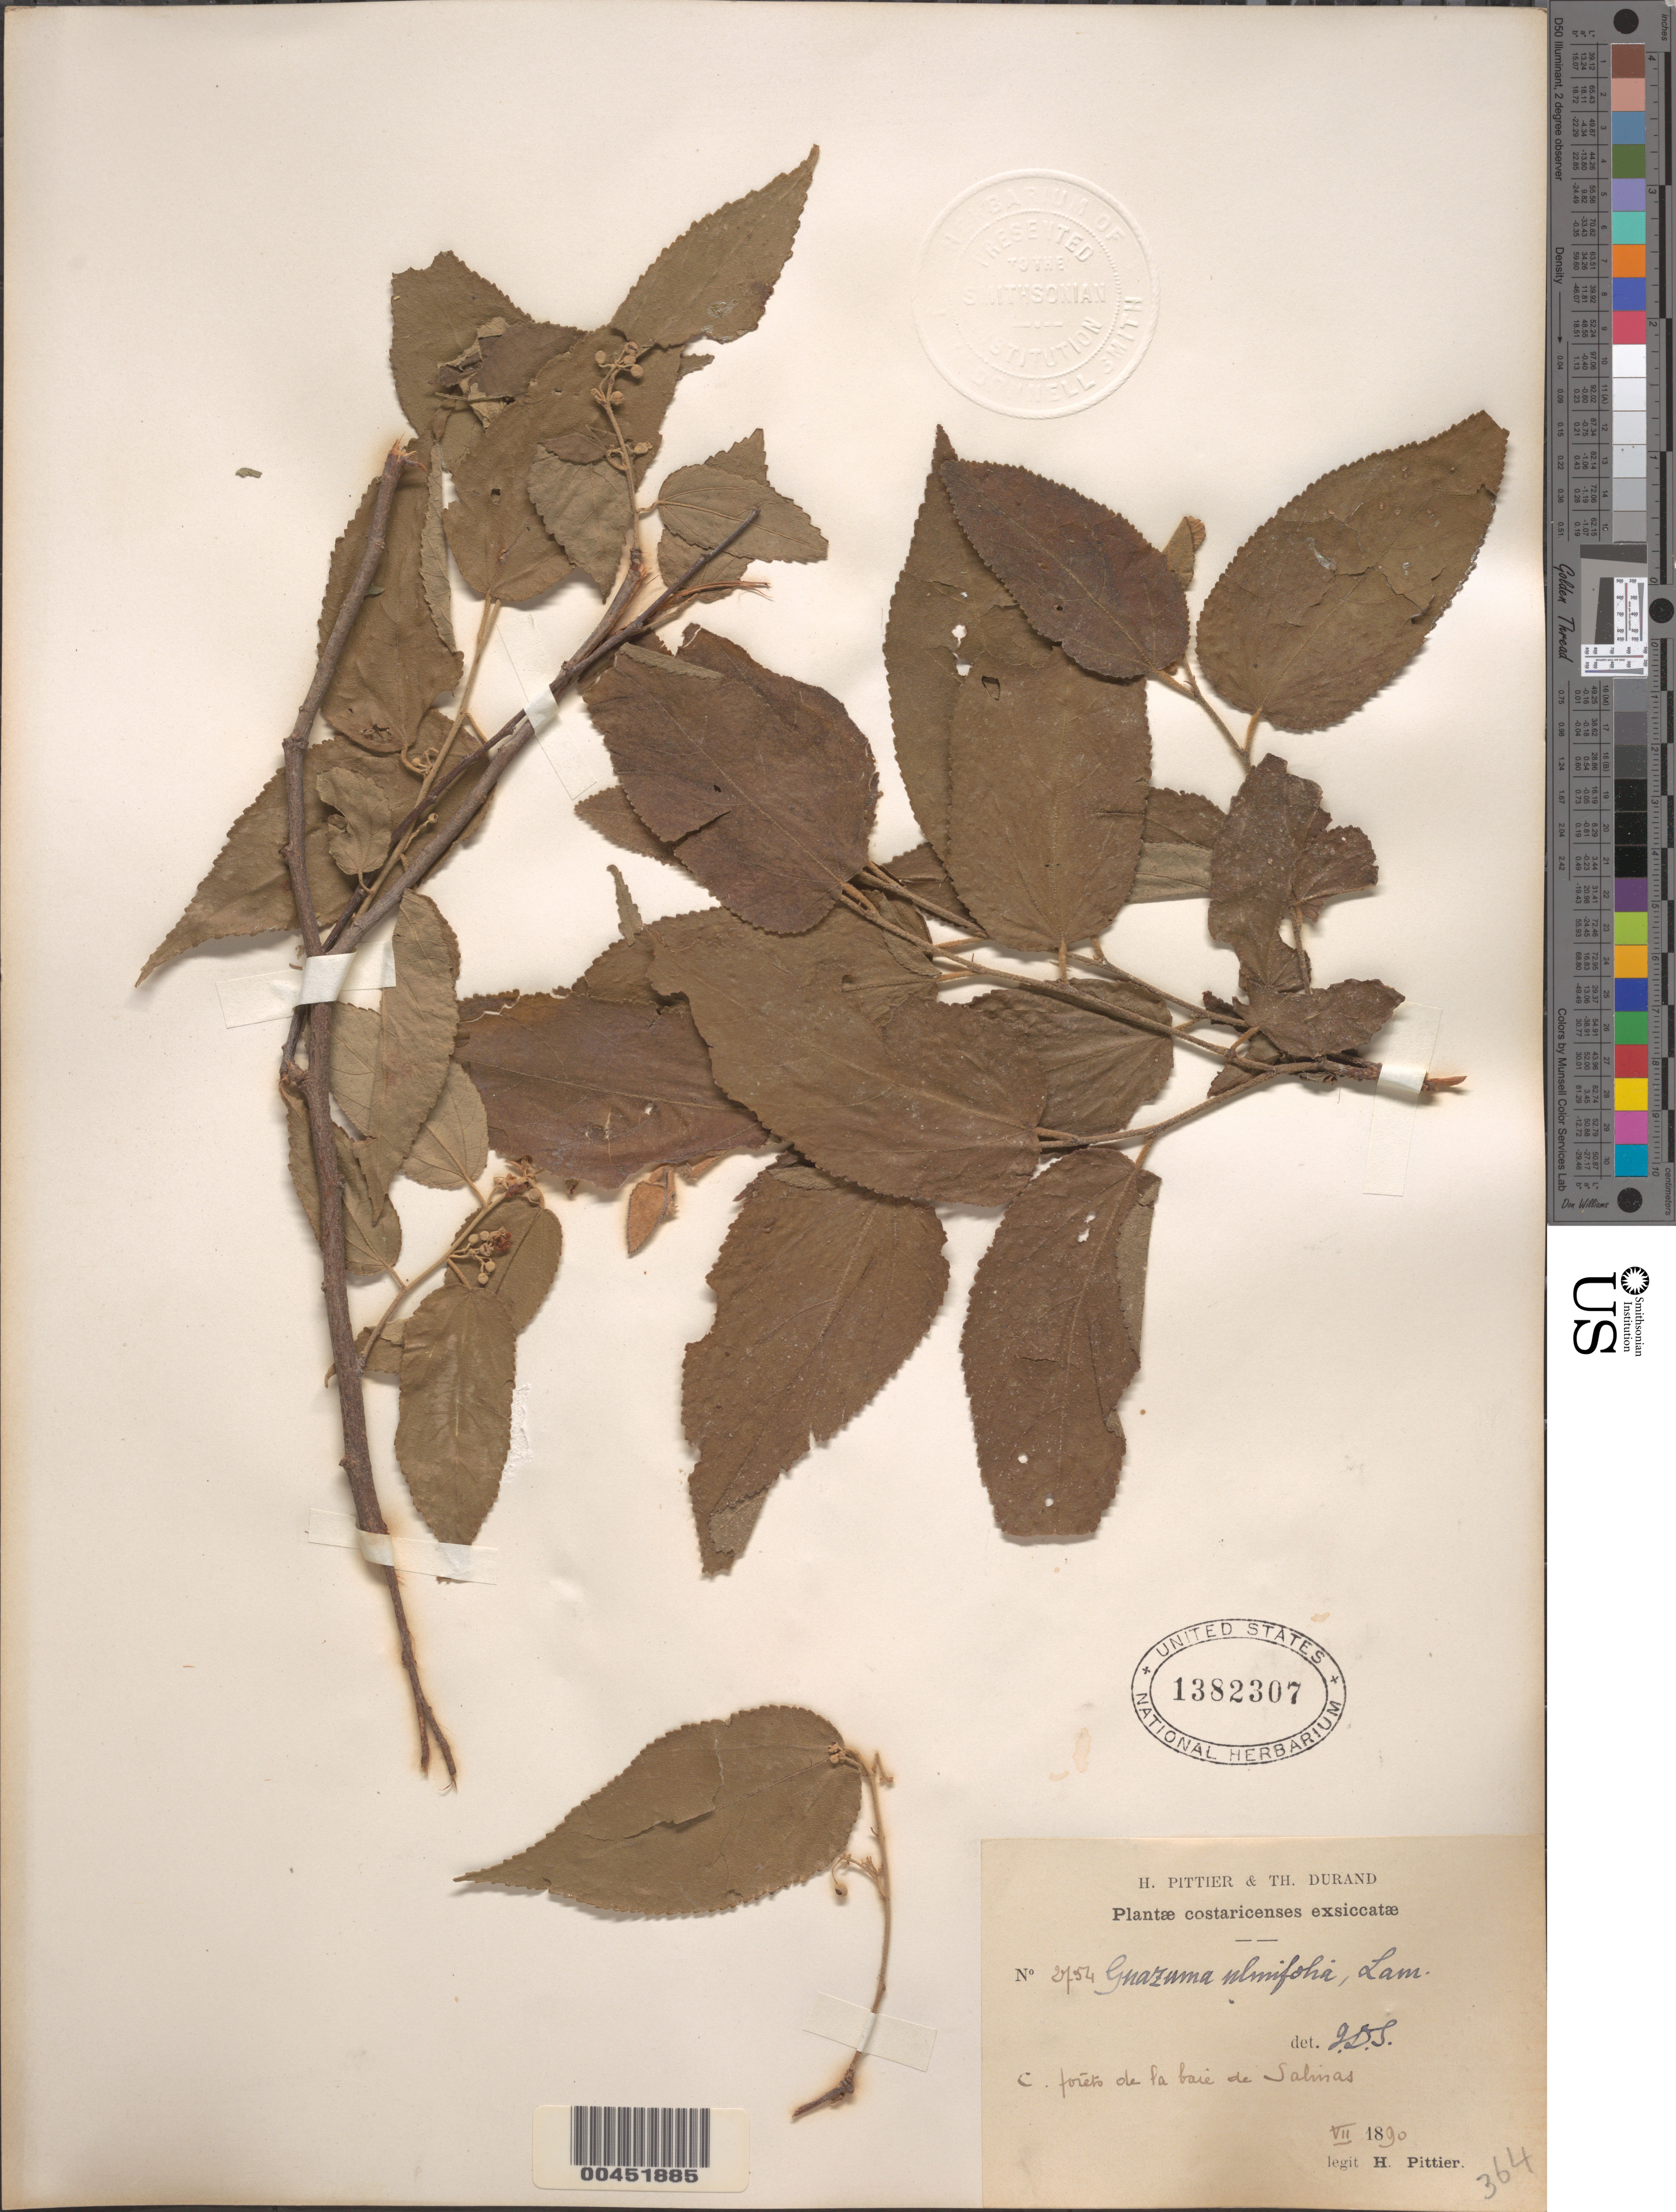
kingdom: Plantae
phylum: Tracheophyta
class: Magnoliopsida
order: Malvales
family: Malvaceae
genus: Guazuma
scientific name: Guazuma ulmifolia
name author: Lam.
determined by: Donnell Smith, John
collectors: H. F. Pittier & T. Durand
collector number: Pl. Costar. Exsic. 2754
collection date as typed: Jul 1890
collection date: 1890-07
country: Costa Rica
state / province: Guanacaste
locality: Salinas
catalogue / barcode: US 1382307